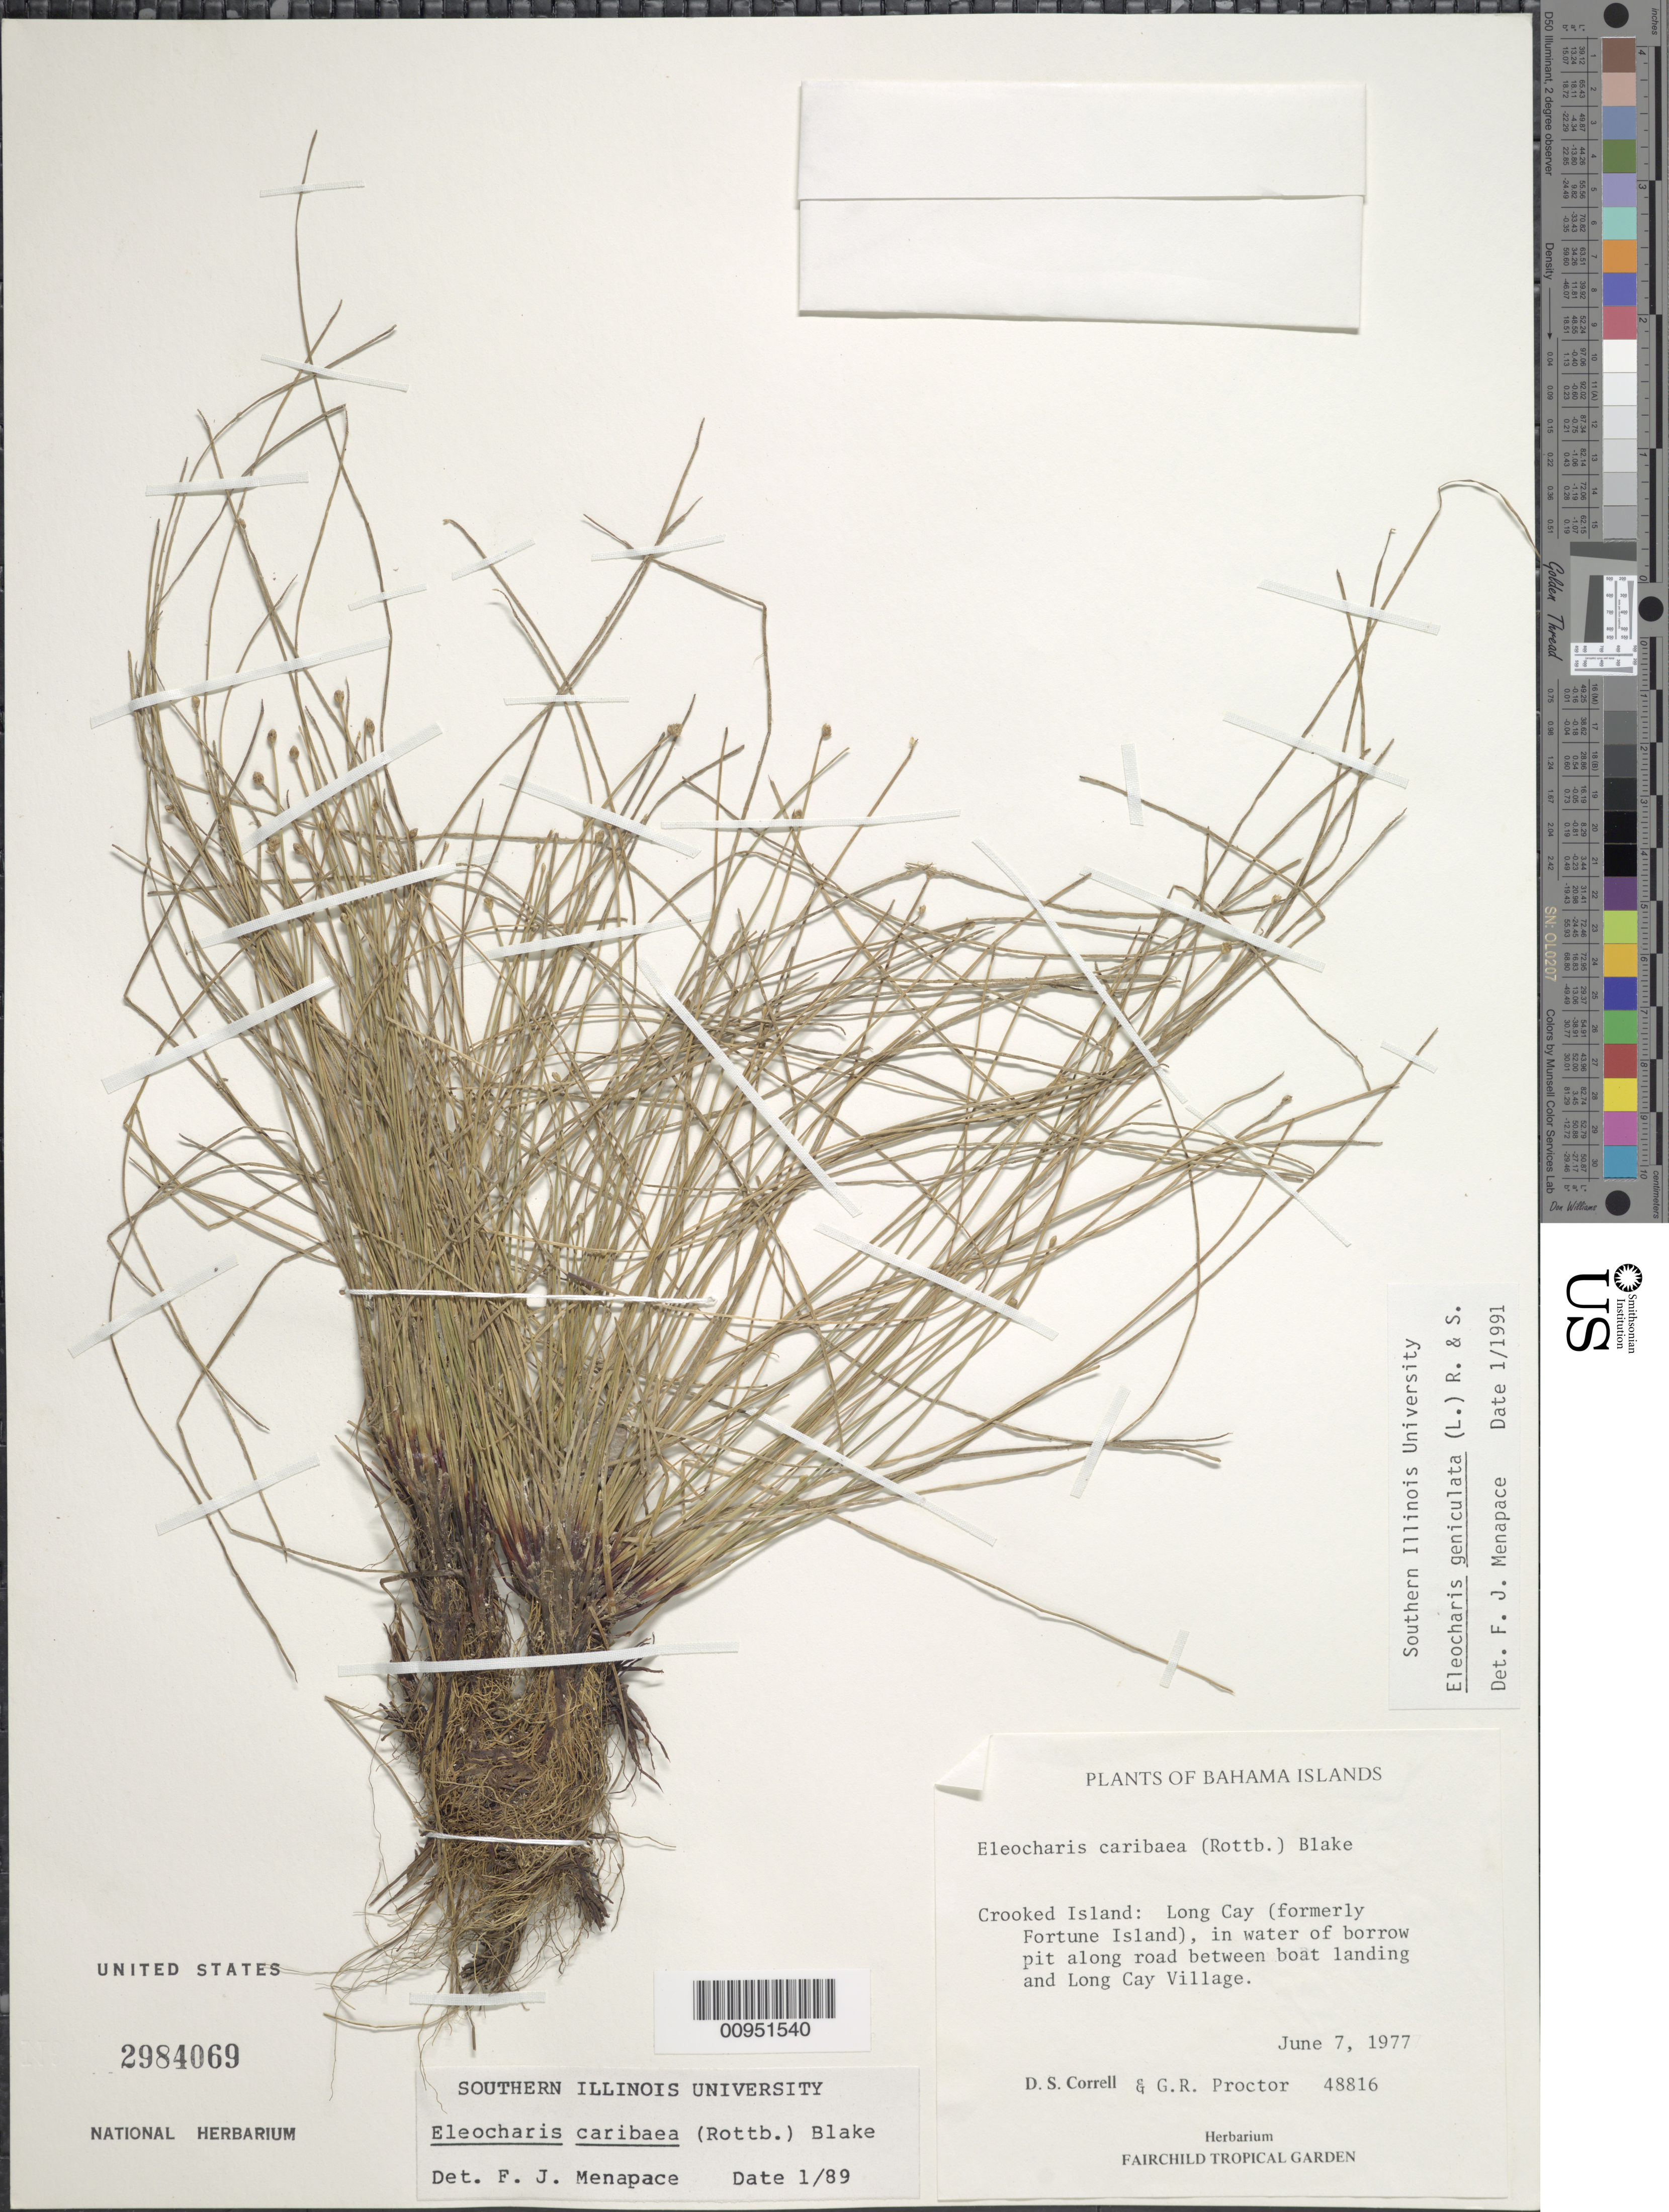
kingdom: Plantae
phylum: Tracheophyta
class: Liliopsida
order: Poales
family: Cyperaceae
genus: Eleocharis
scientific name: Eleocharis geniculata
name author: (L.) Roem. & Schult.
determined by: Menapace, F. J.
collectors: D. S. Correll & G. R. Proctor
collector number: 48846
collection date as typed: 07 Jun 1977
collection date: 1977-06-07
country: Bahamas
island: Crooked Island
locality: Long Cay (formerly Fortune Island), borrow pit along road between boat landing and Long Cay Village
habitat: In water of borrow pit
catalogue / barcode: US 2984069